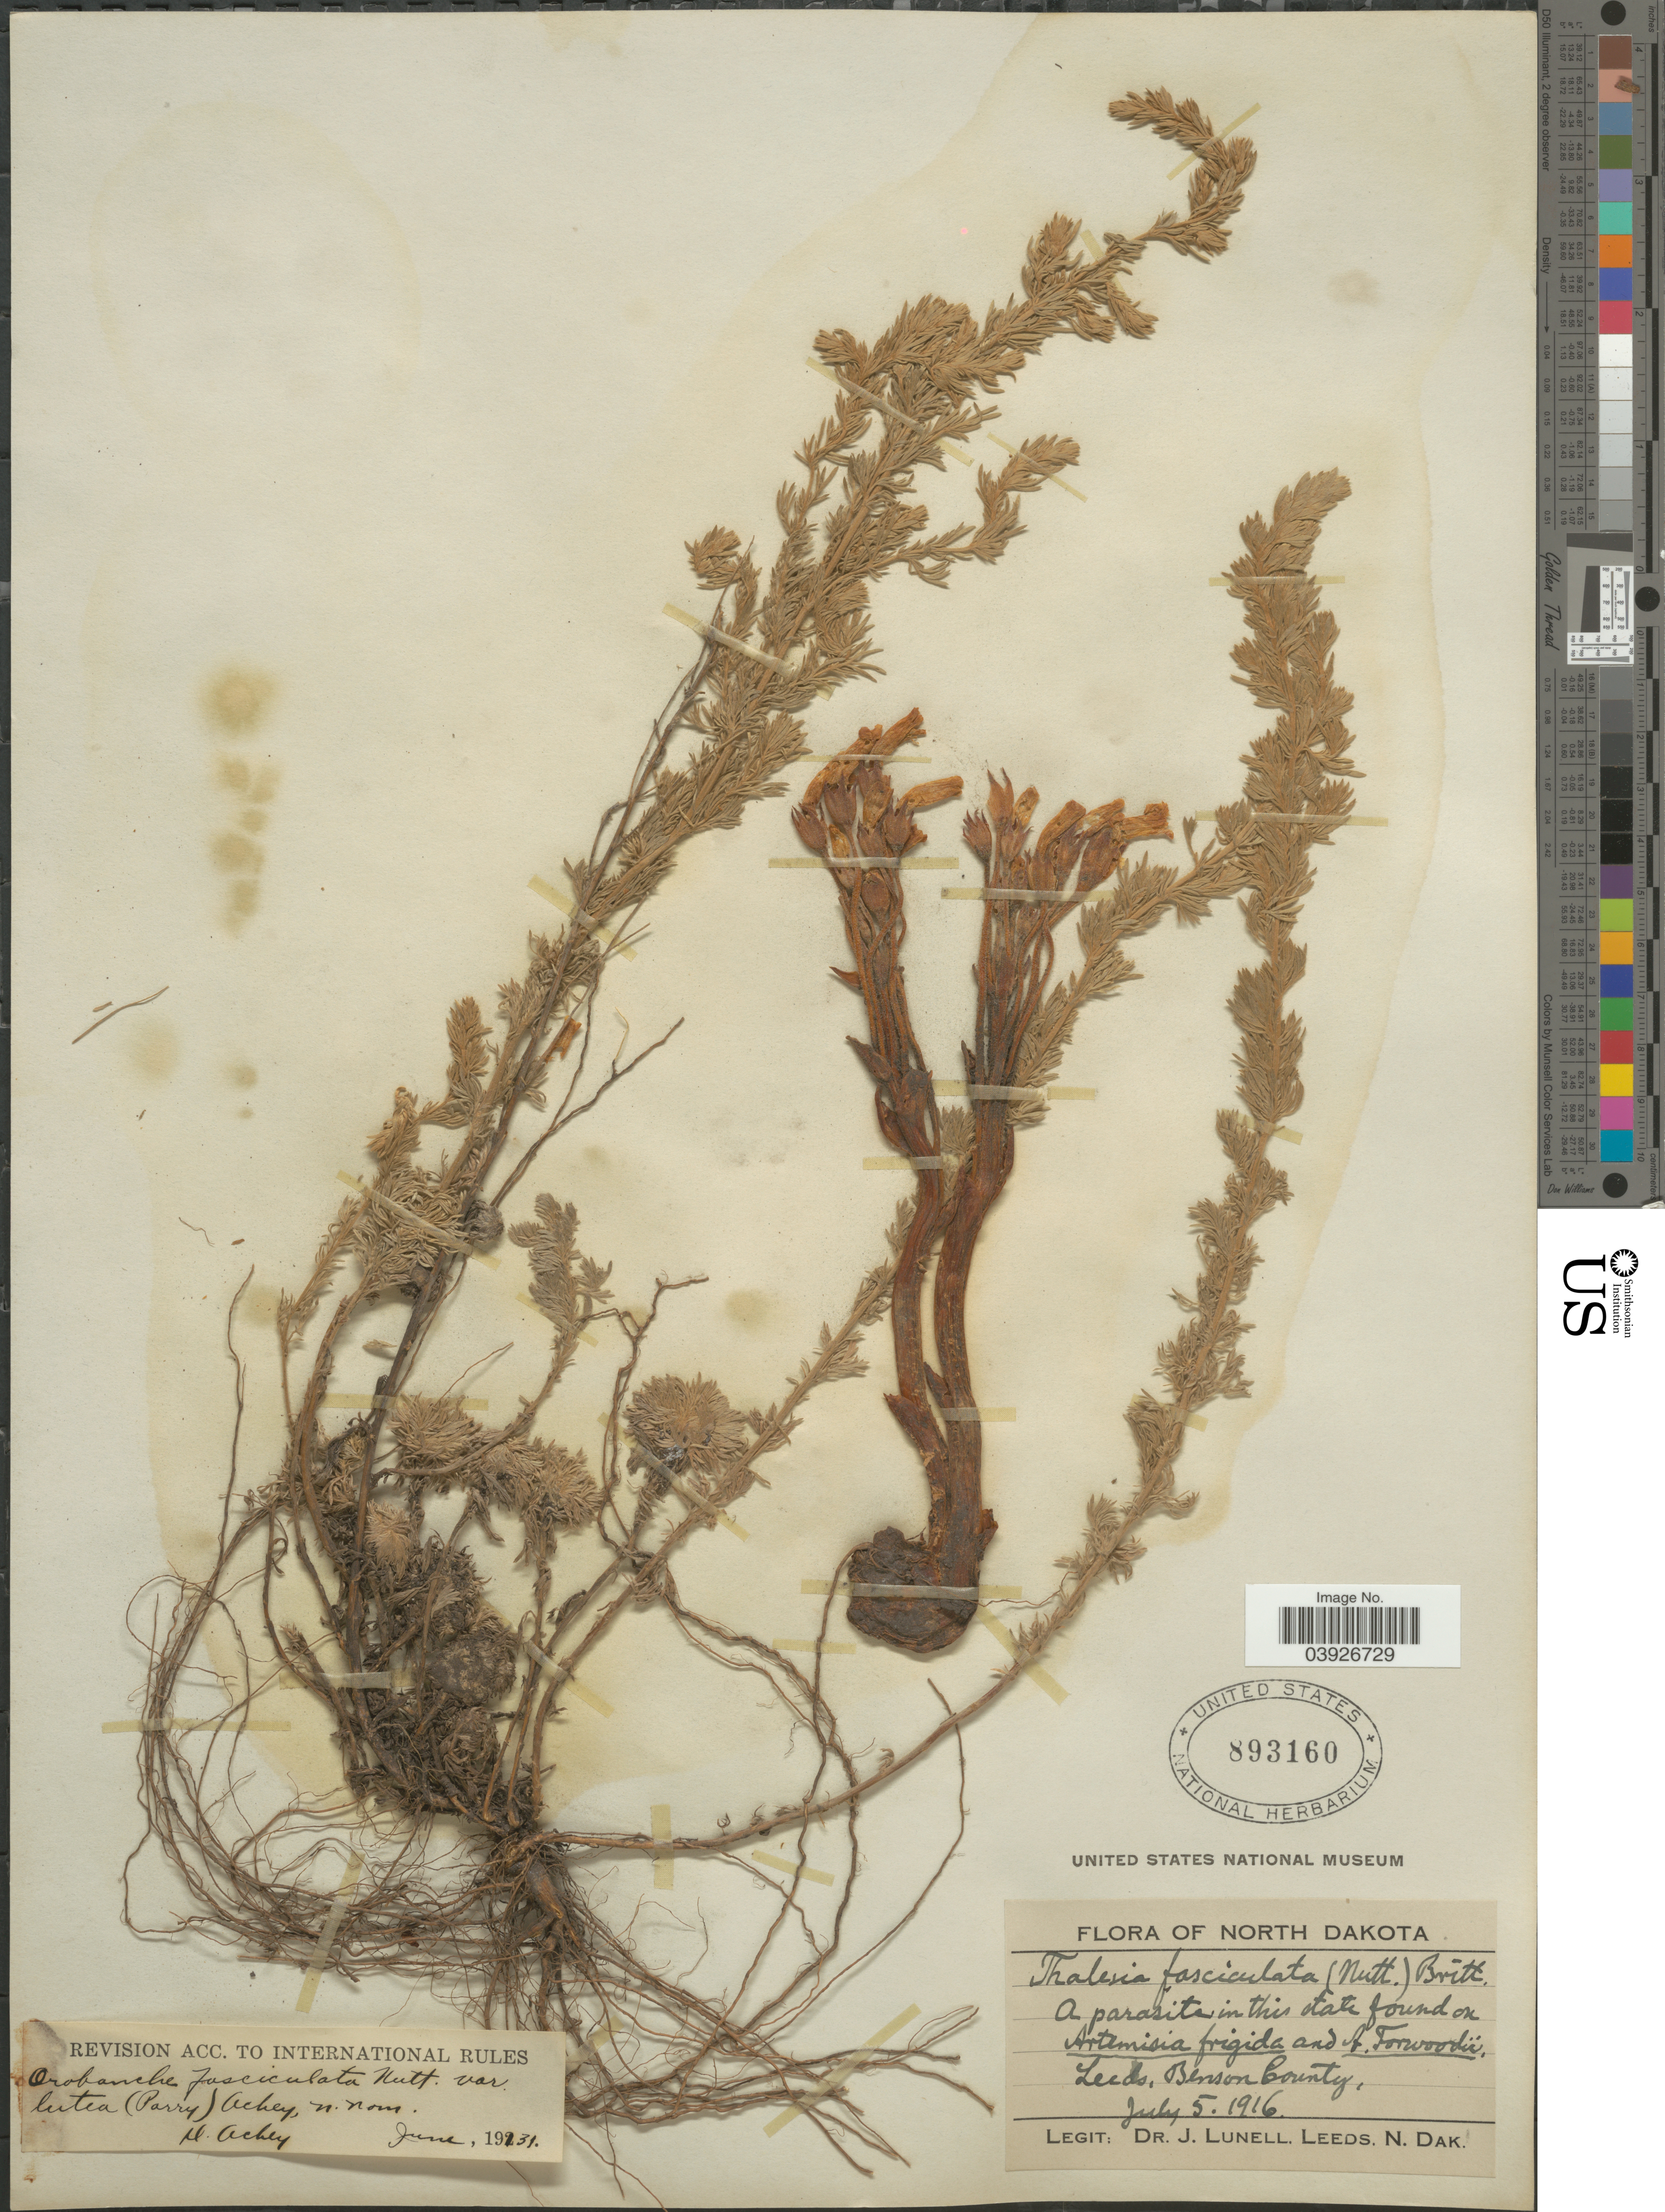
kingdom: Plantae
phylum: Tracheophyta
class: Magnoliopsida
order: Lamiales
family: Orobanchaceae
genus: Aphyllon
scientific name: Aphyllon fasciculatum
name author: (Nutt.) Torr. & A. Gray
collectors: J. Lunell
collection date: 1916-07-05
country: United States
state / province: North Dakota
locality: Leeds, Benson County.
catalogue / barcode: US 893160